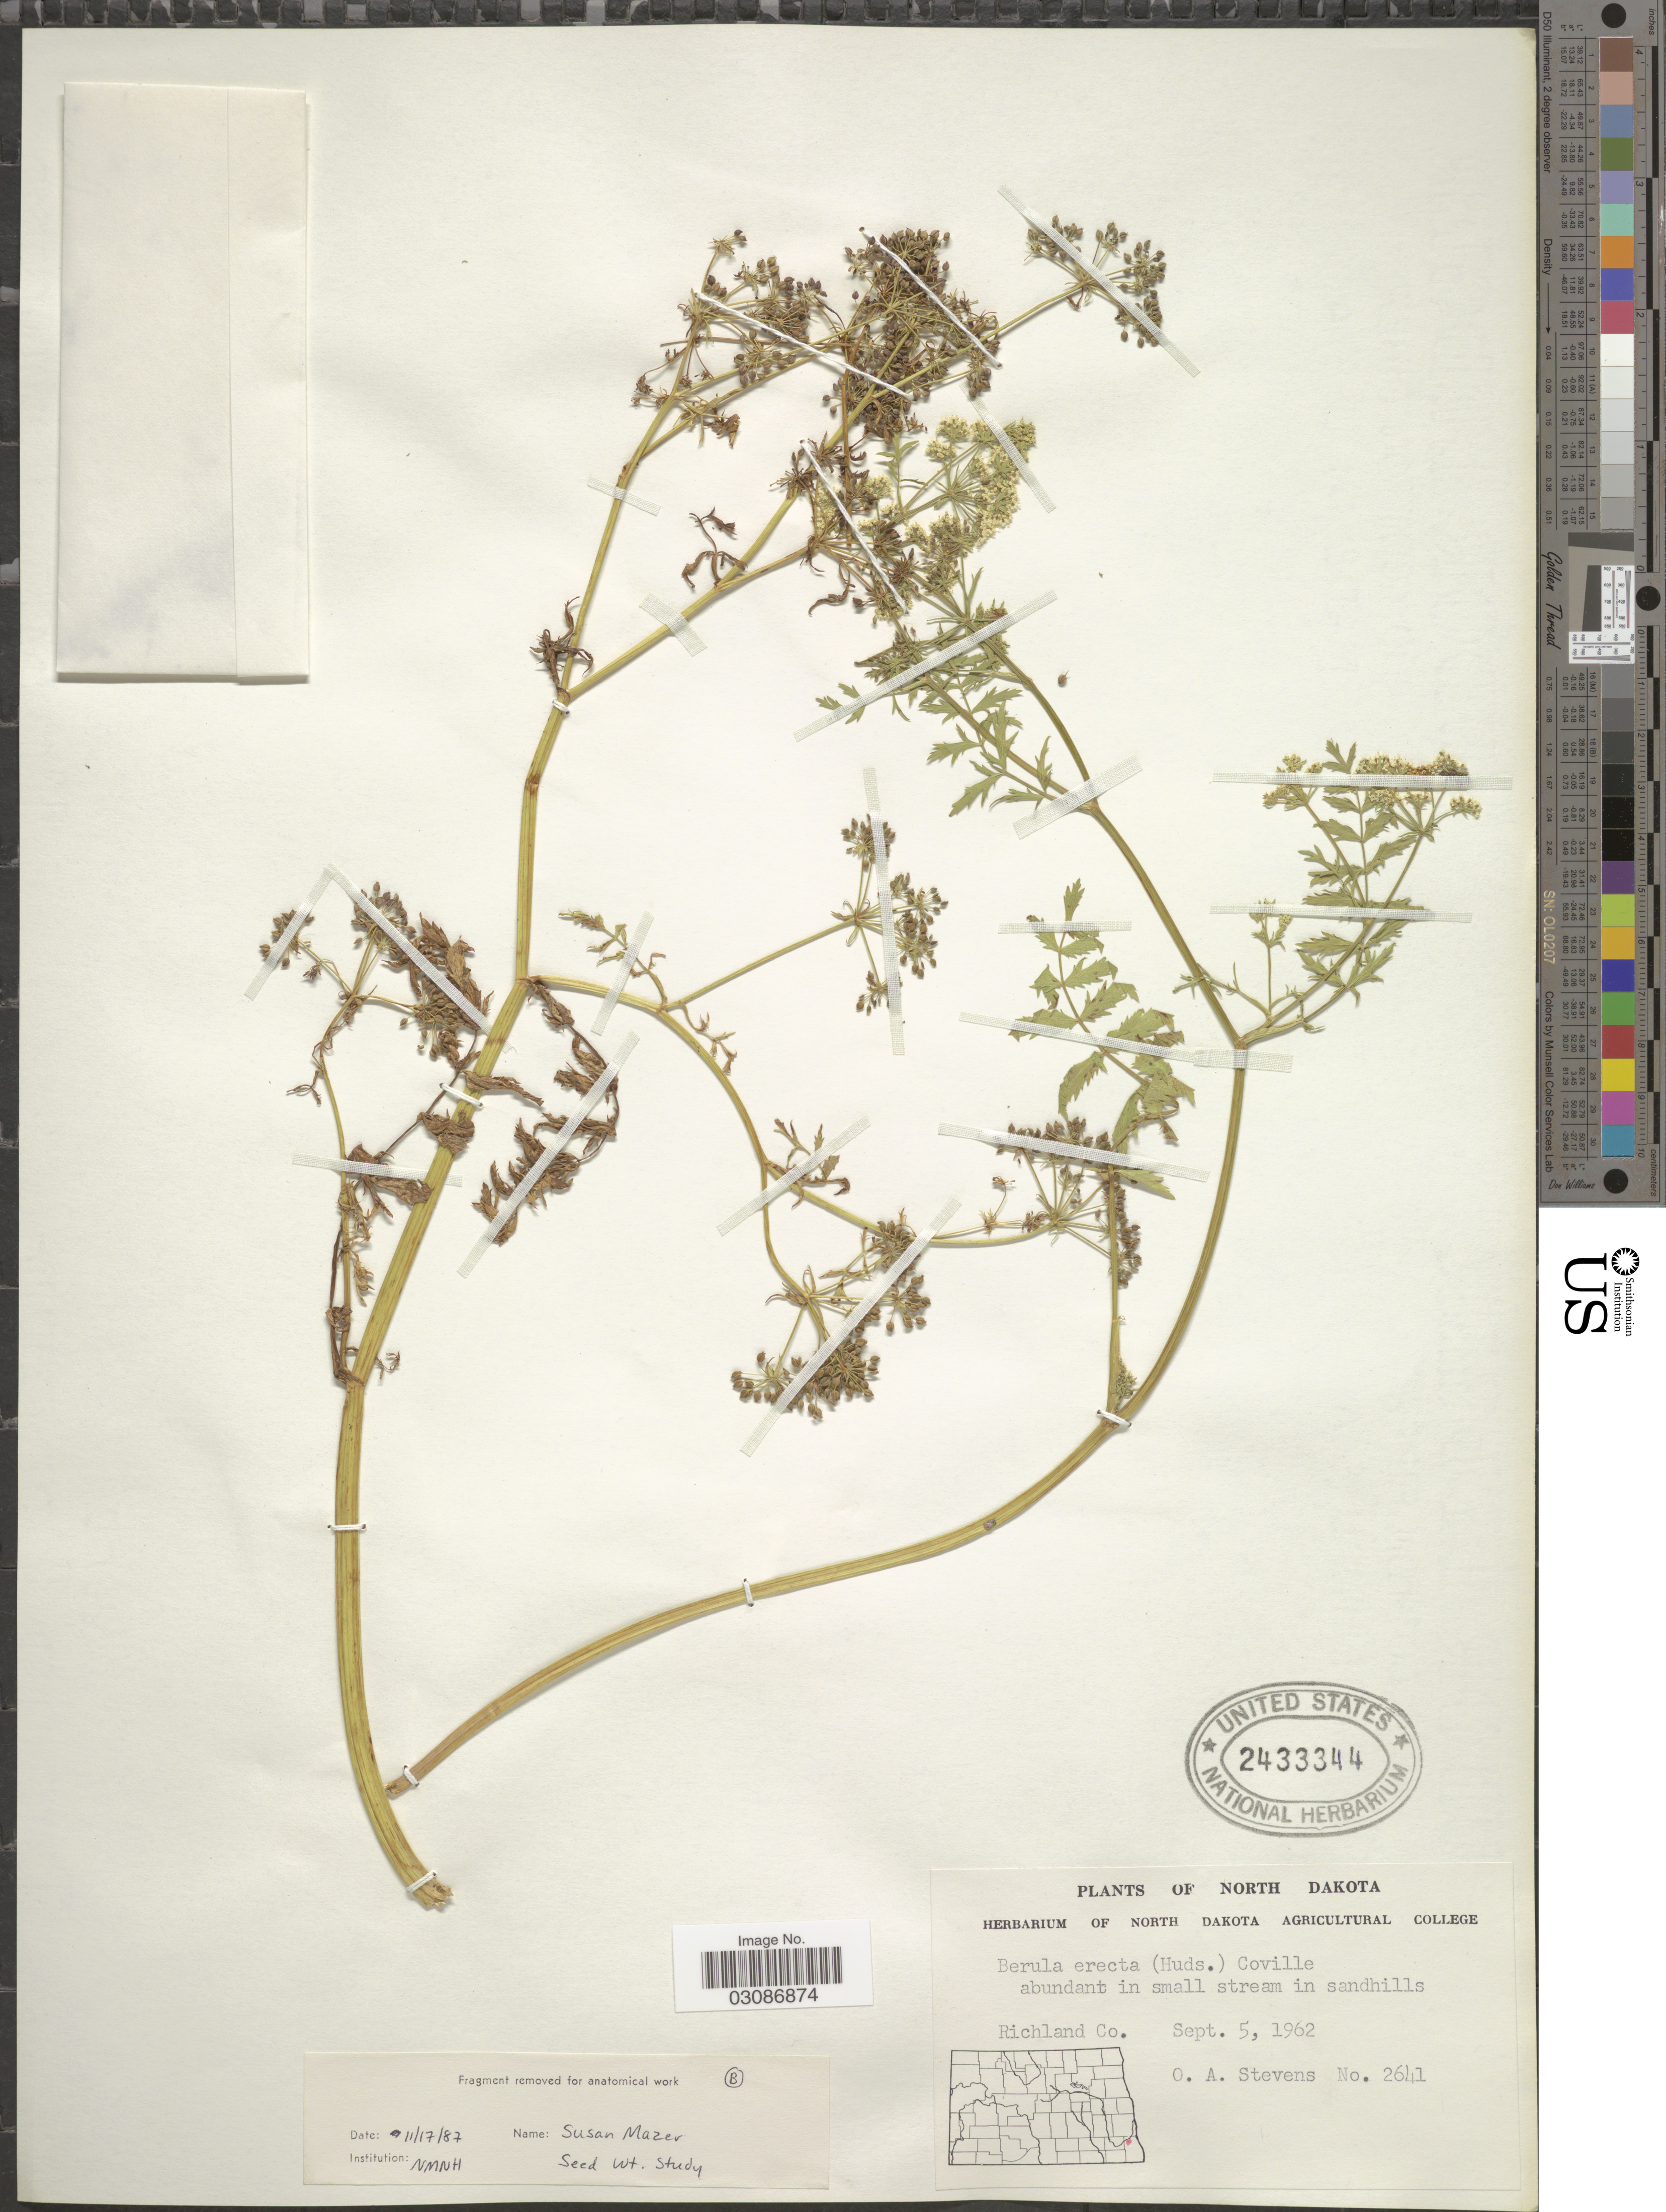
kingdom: Plantae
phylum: Tracheophyta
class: Magnoliopsida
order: Apiales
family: Apiaceae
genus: Berula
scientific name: Berula erecta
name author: (Huds.) Coville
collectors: O. A. Stevens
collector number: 2641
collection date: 1962-09-05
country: United States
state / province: North Dakota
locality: Richland Co.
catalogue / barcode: US 2433344